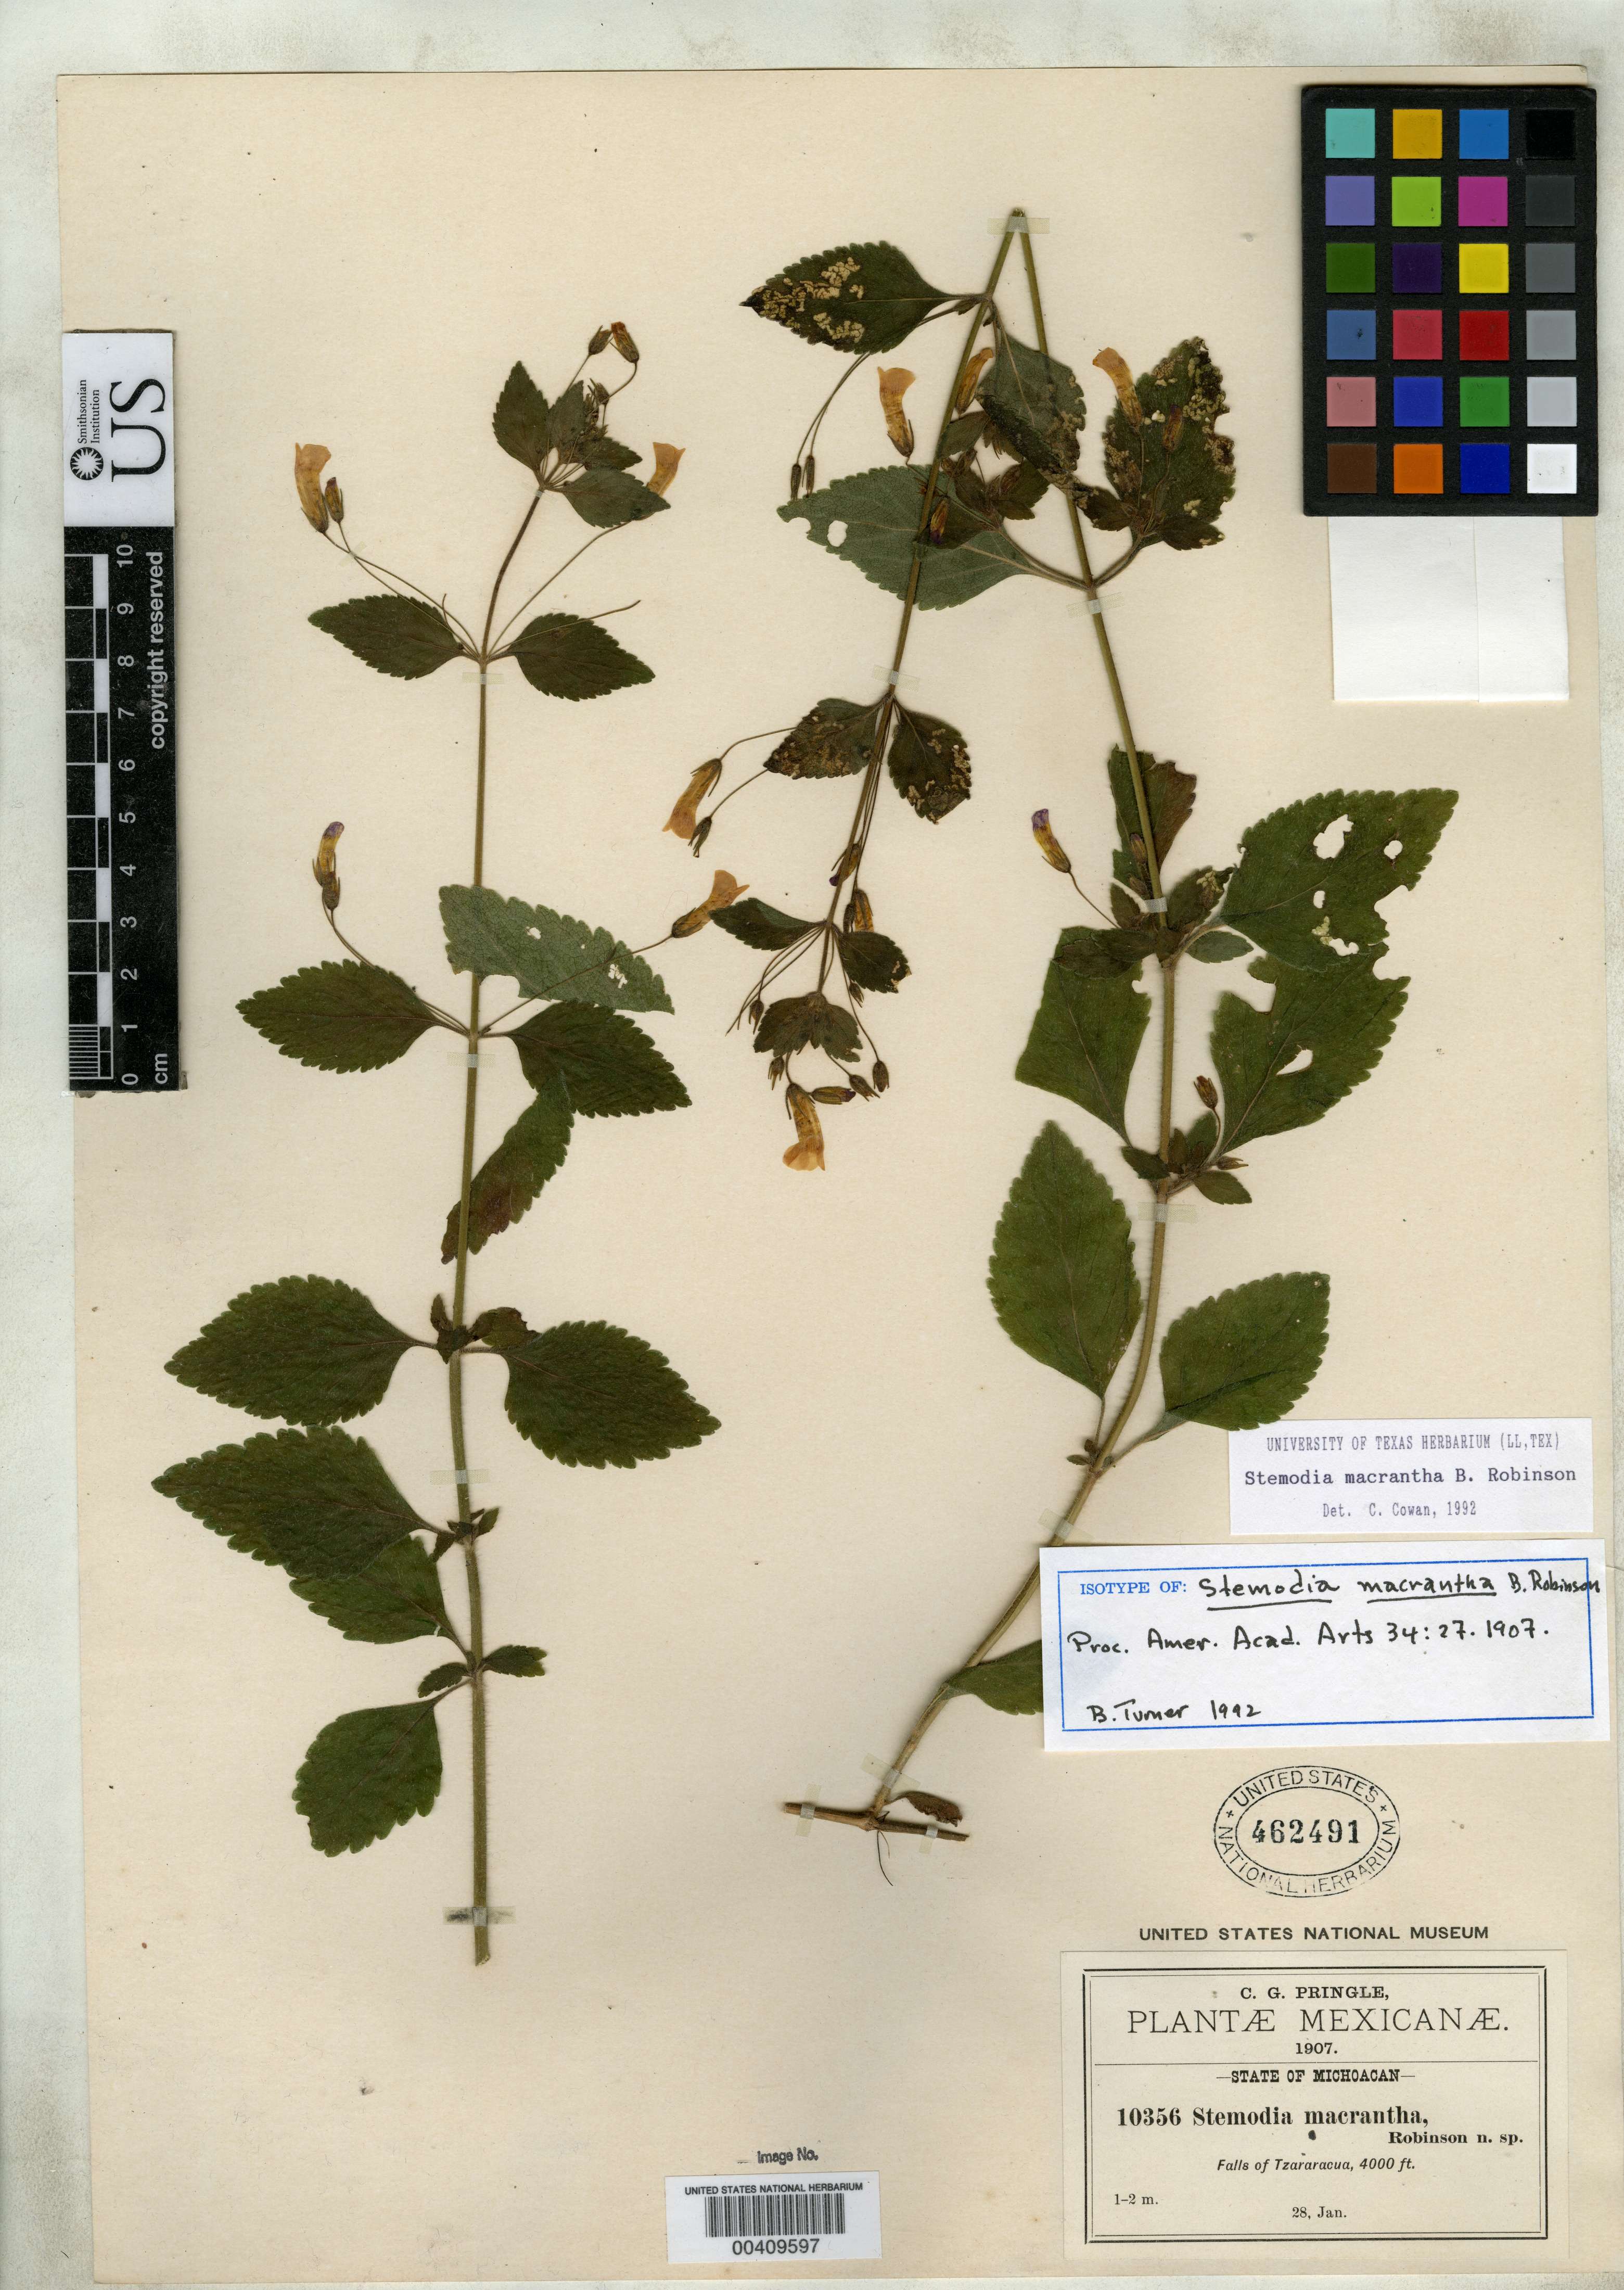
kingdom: Plantae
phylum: Tracheophyta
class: Magnoliopsida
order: Lamiales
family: Plantaginaceae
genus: Stemodia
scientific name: Stemodia macrantha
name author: B.L. Rob.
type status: Isotype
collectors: C. G. Pringle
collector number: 10356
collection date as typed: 28 Jan 1907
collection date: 1907-01-28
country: Mexico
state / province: Michoacán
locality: Uruapan, falls of Tzararacua.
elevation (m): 1219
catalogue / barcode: US 462491